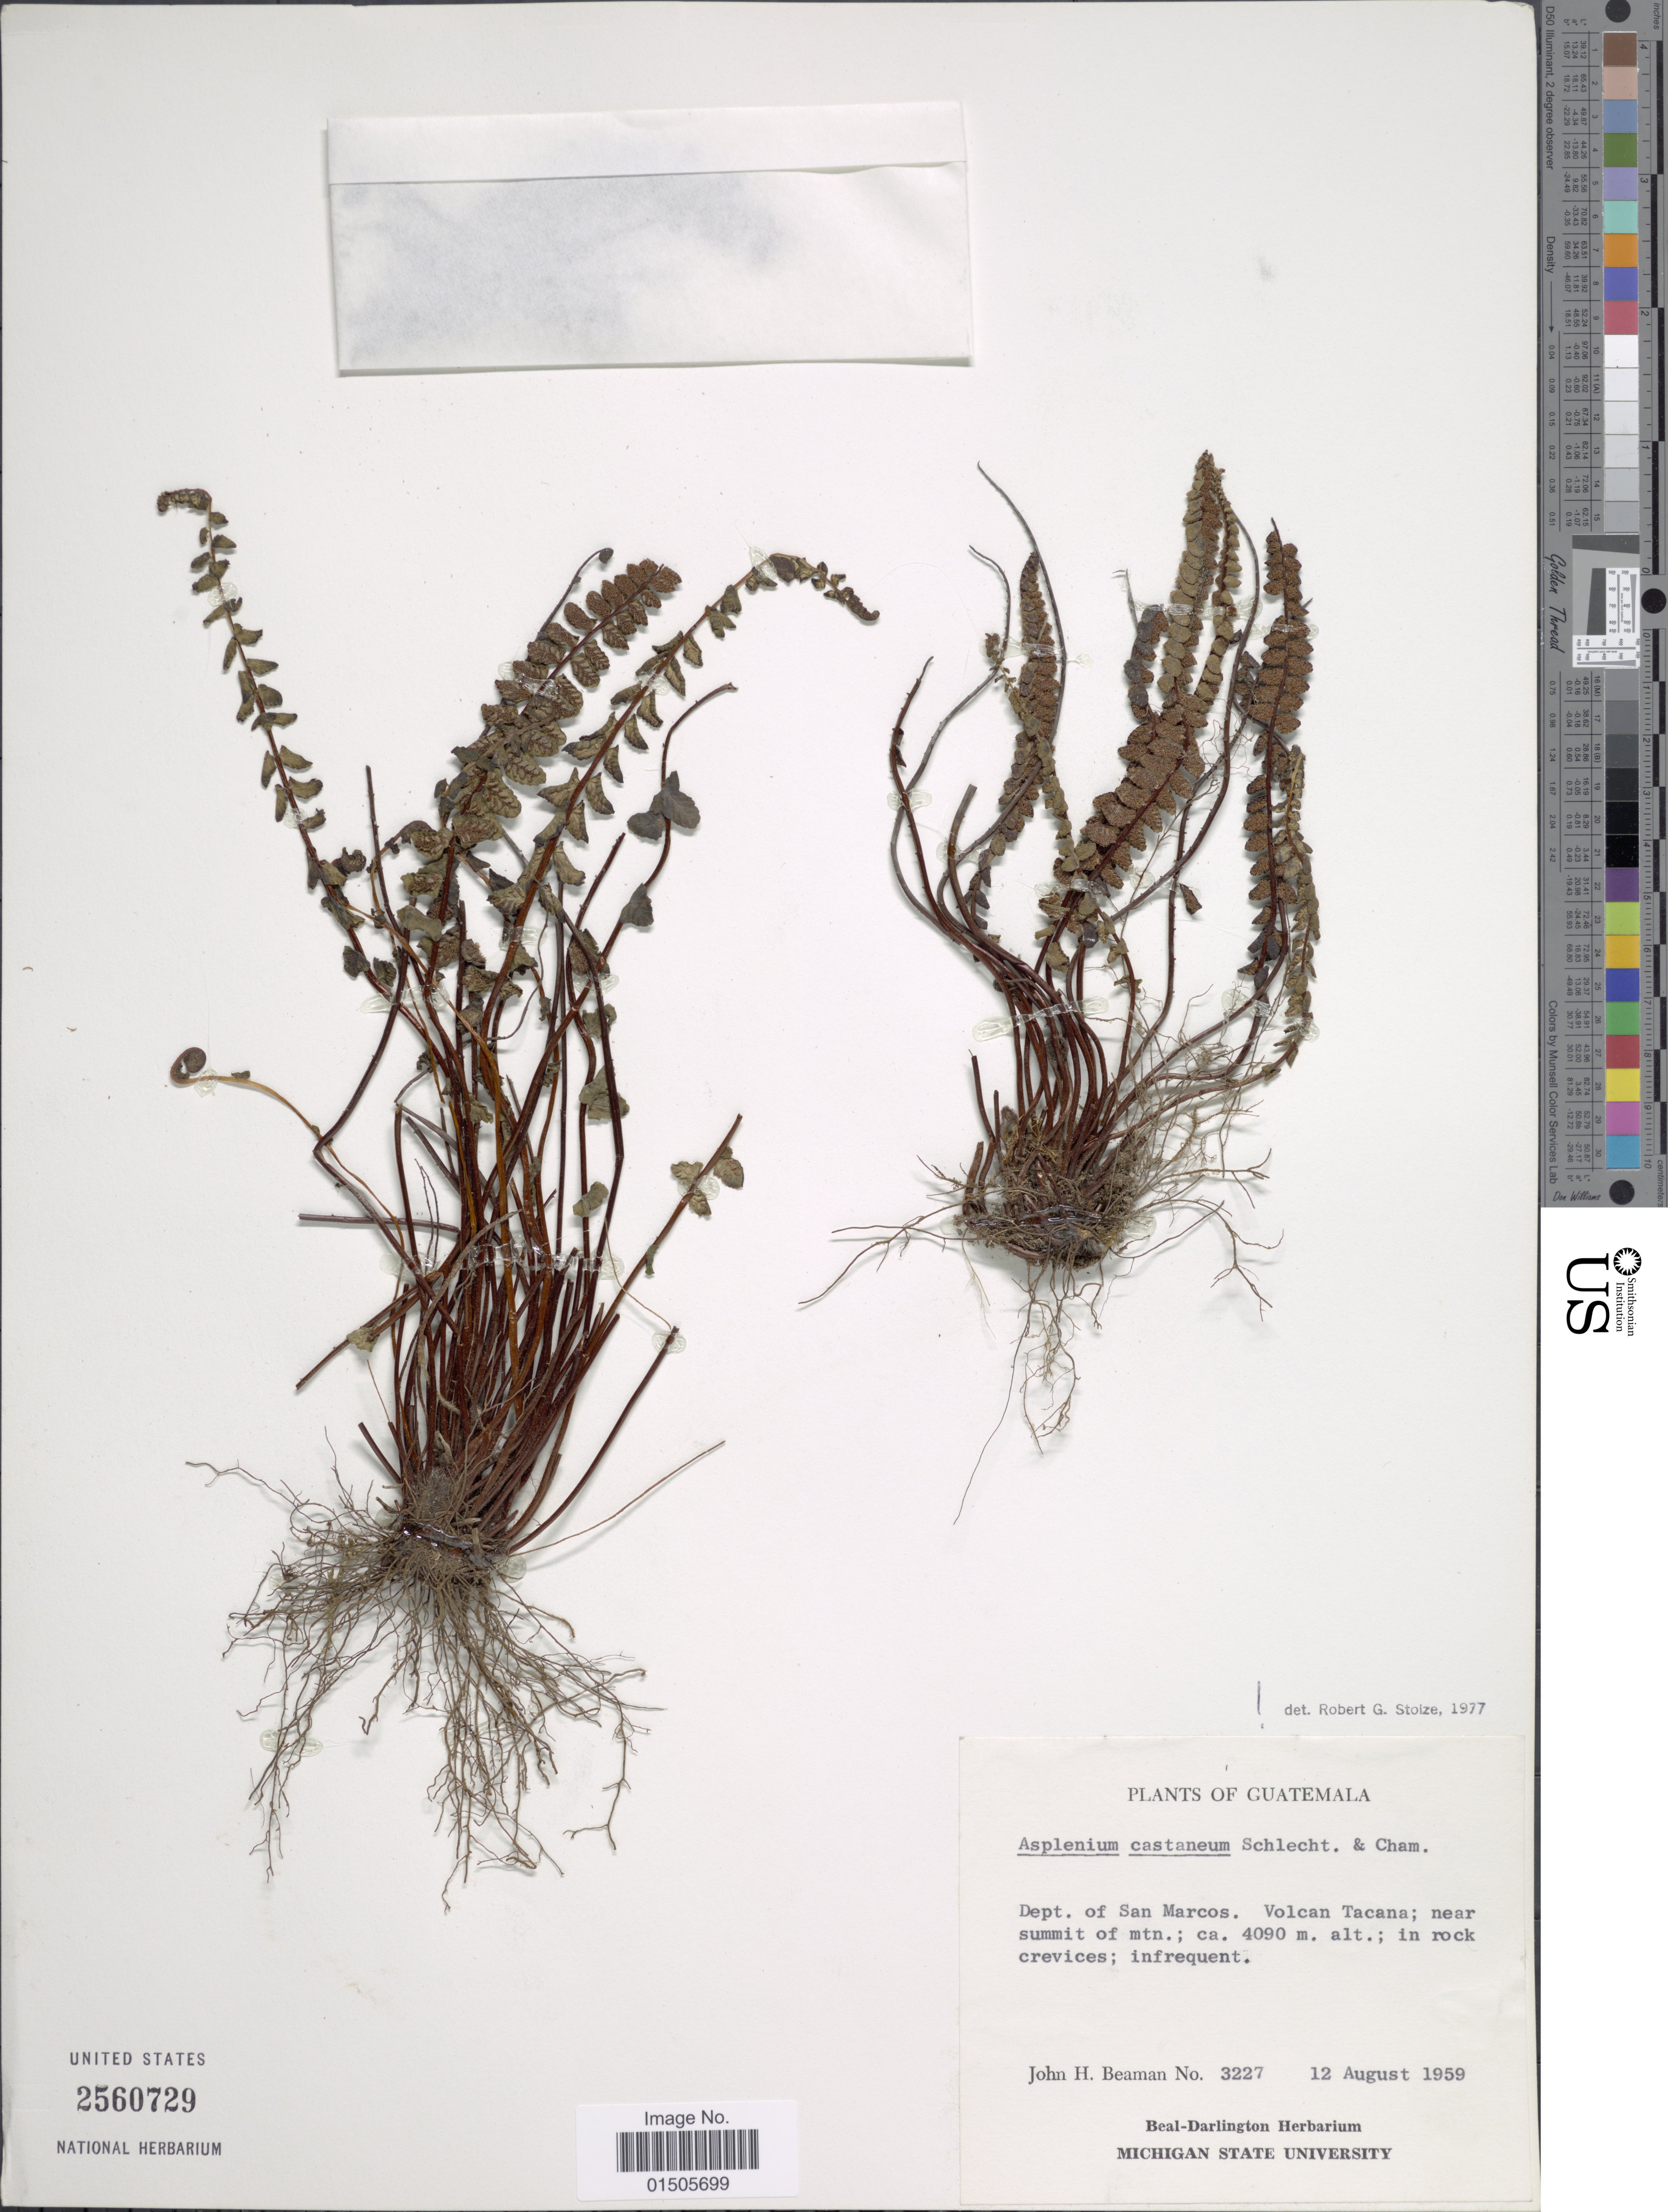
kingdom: Plantae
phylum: Tracheophyta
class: Polypodiopsida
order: Polypodiales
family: Aspleniaceae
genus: Asplenium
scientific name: Asplenium castaneum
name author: Schltdl. & Cham.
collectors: J. H. Beaman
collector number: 3227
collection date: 1959-08-12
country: Guatemala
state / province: San Marcos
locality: Volcan Tacna; near summit mtn. ; in rock crevices; infrequent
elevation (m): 4090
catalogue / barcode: US 2560729